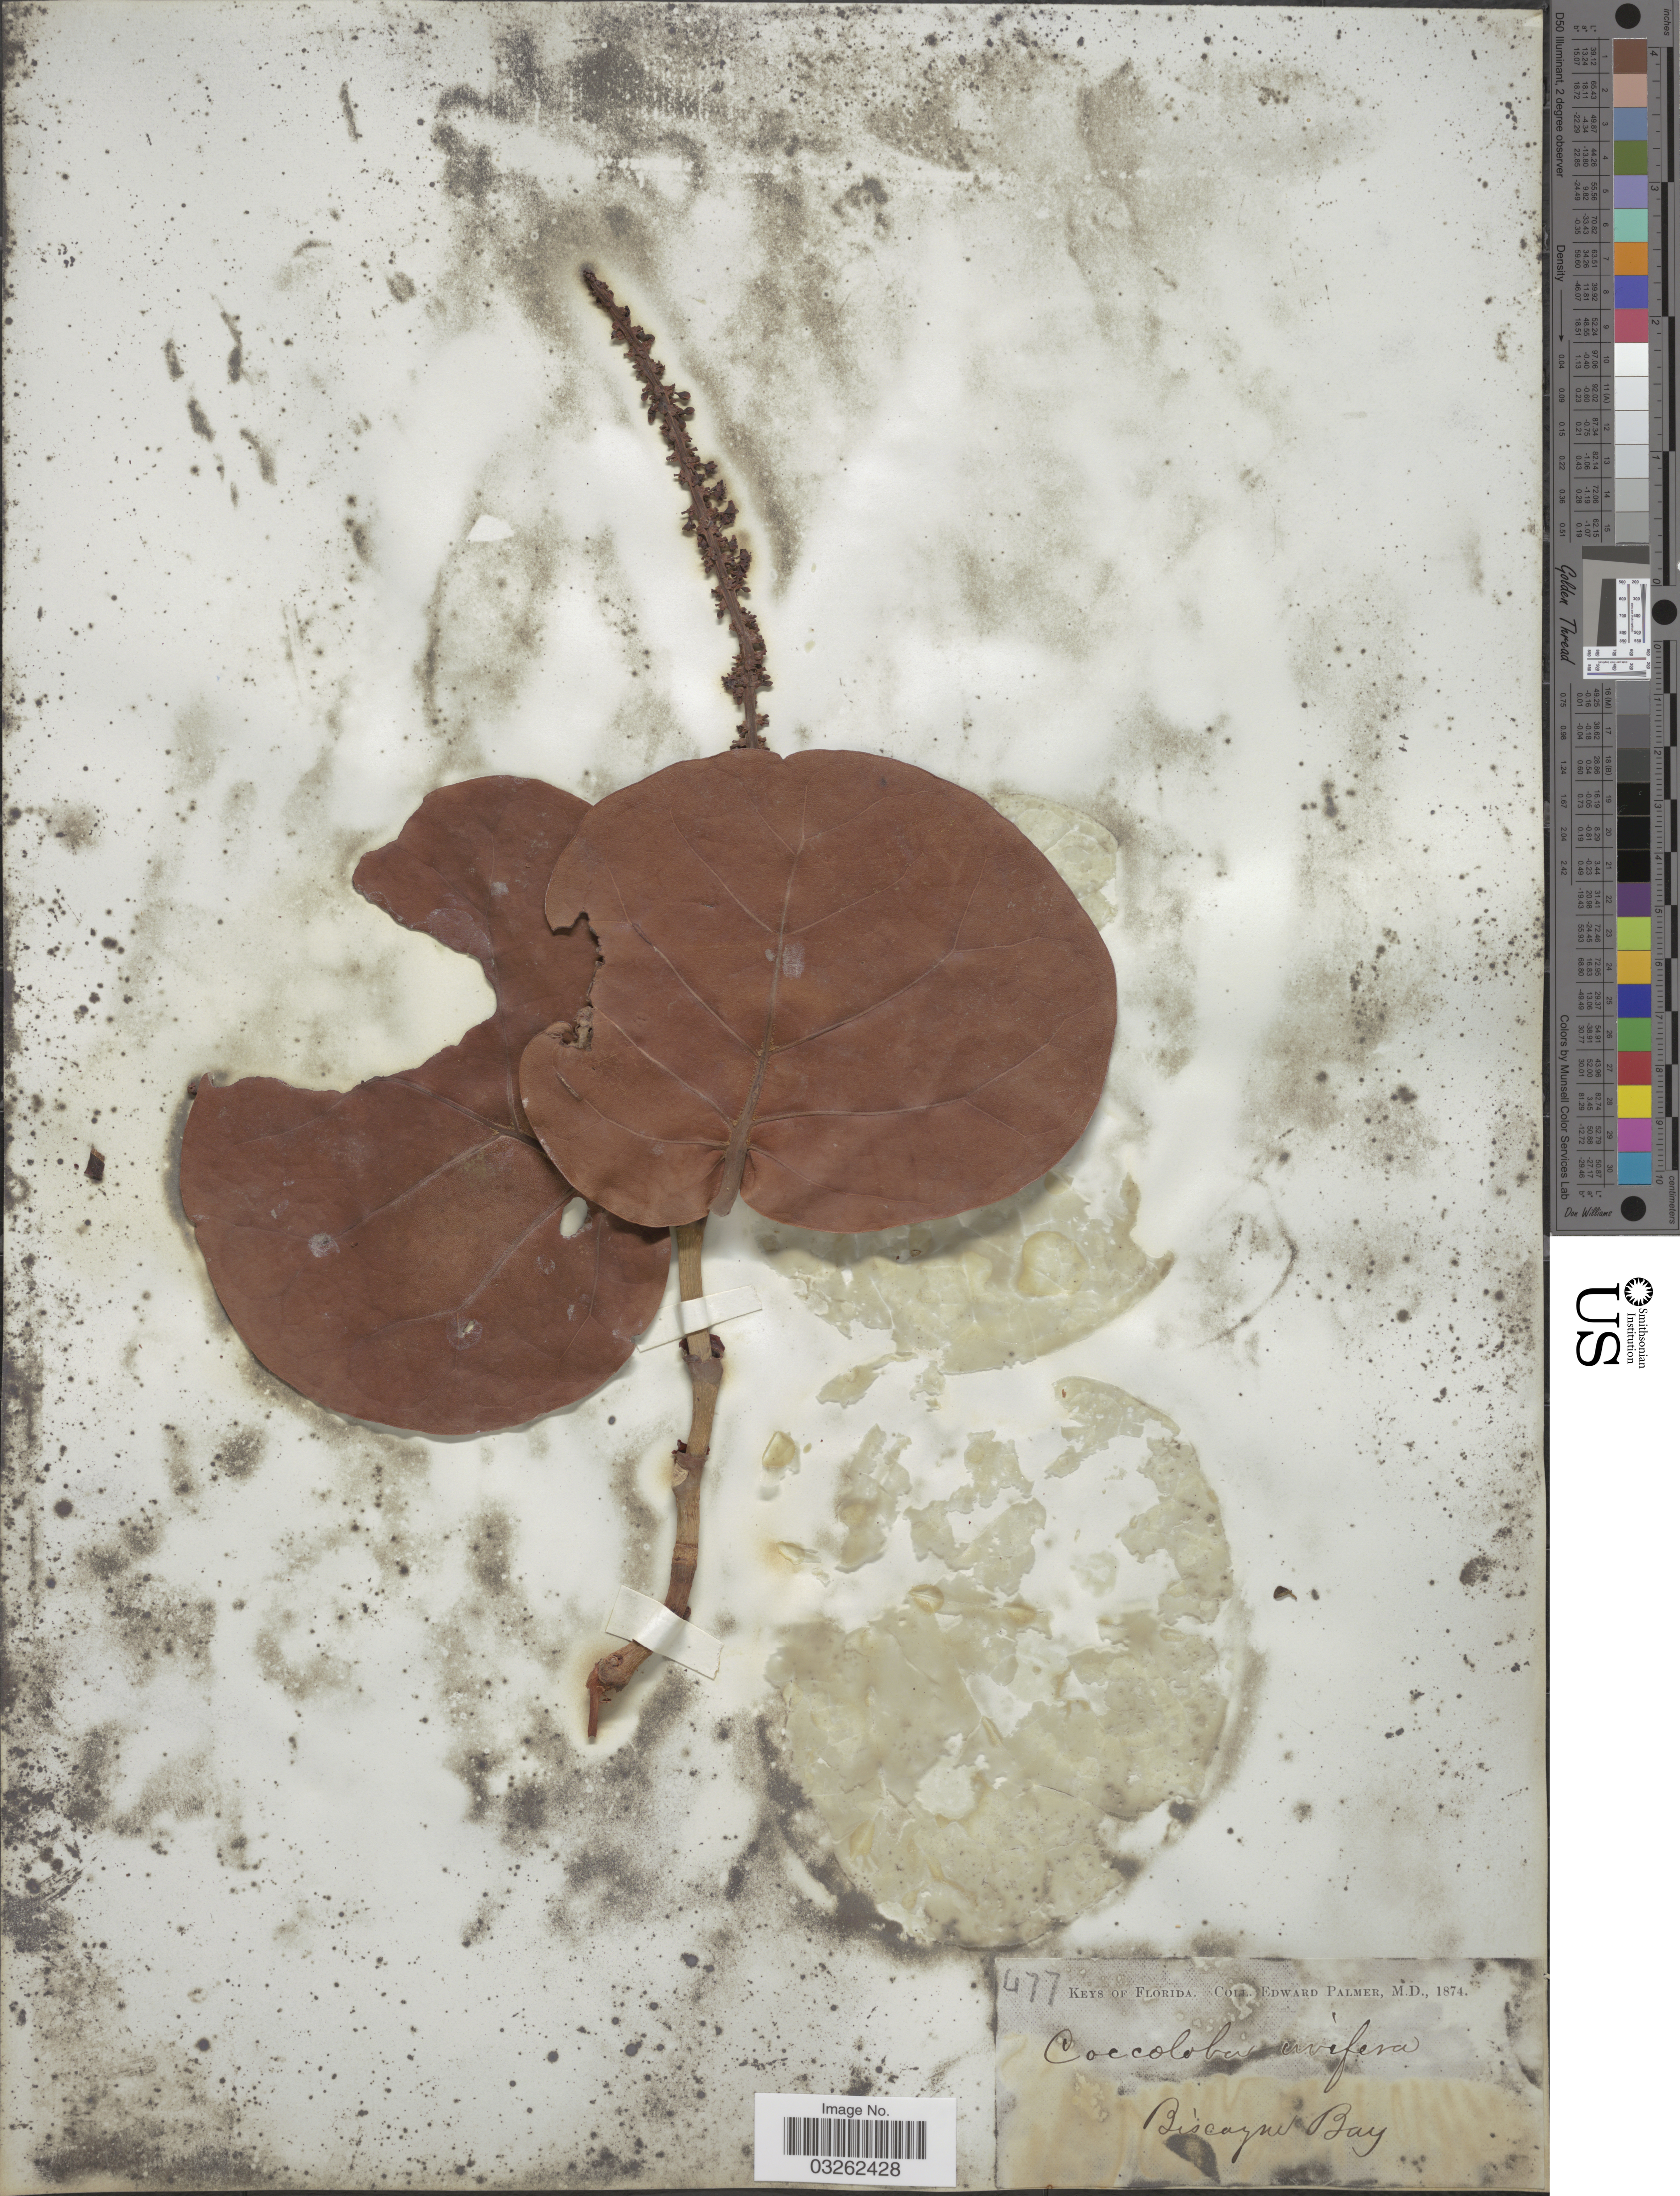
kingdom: Plantae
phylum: Tracheophyta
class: Magnoliopsida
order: Caryophyllales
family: Polygonaceae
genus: Coccoloba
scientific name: Coccoloba uvifera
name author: L.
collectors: E. Palmer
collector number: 477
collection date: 1874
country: United States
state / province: Florida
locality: Keys of Florida. Biscayne Bay.